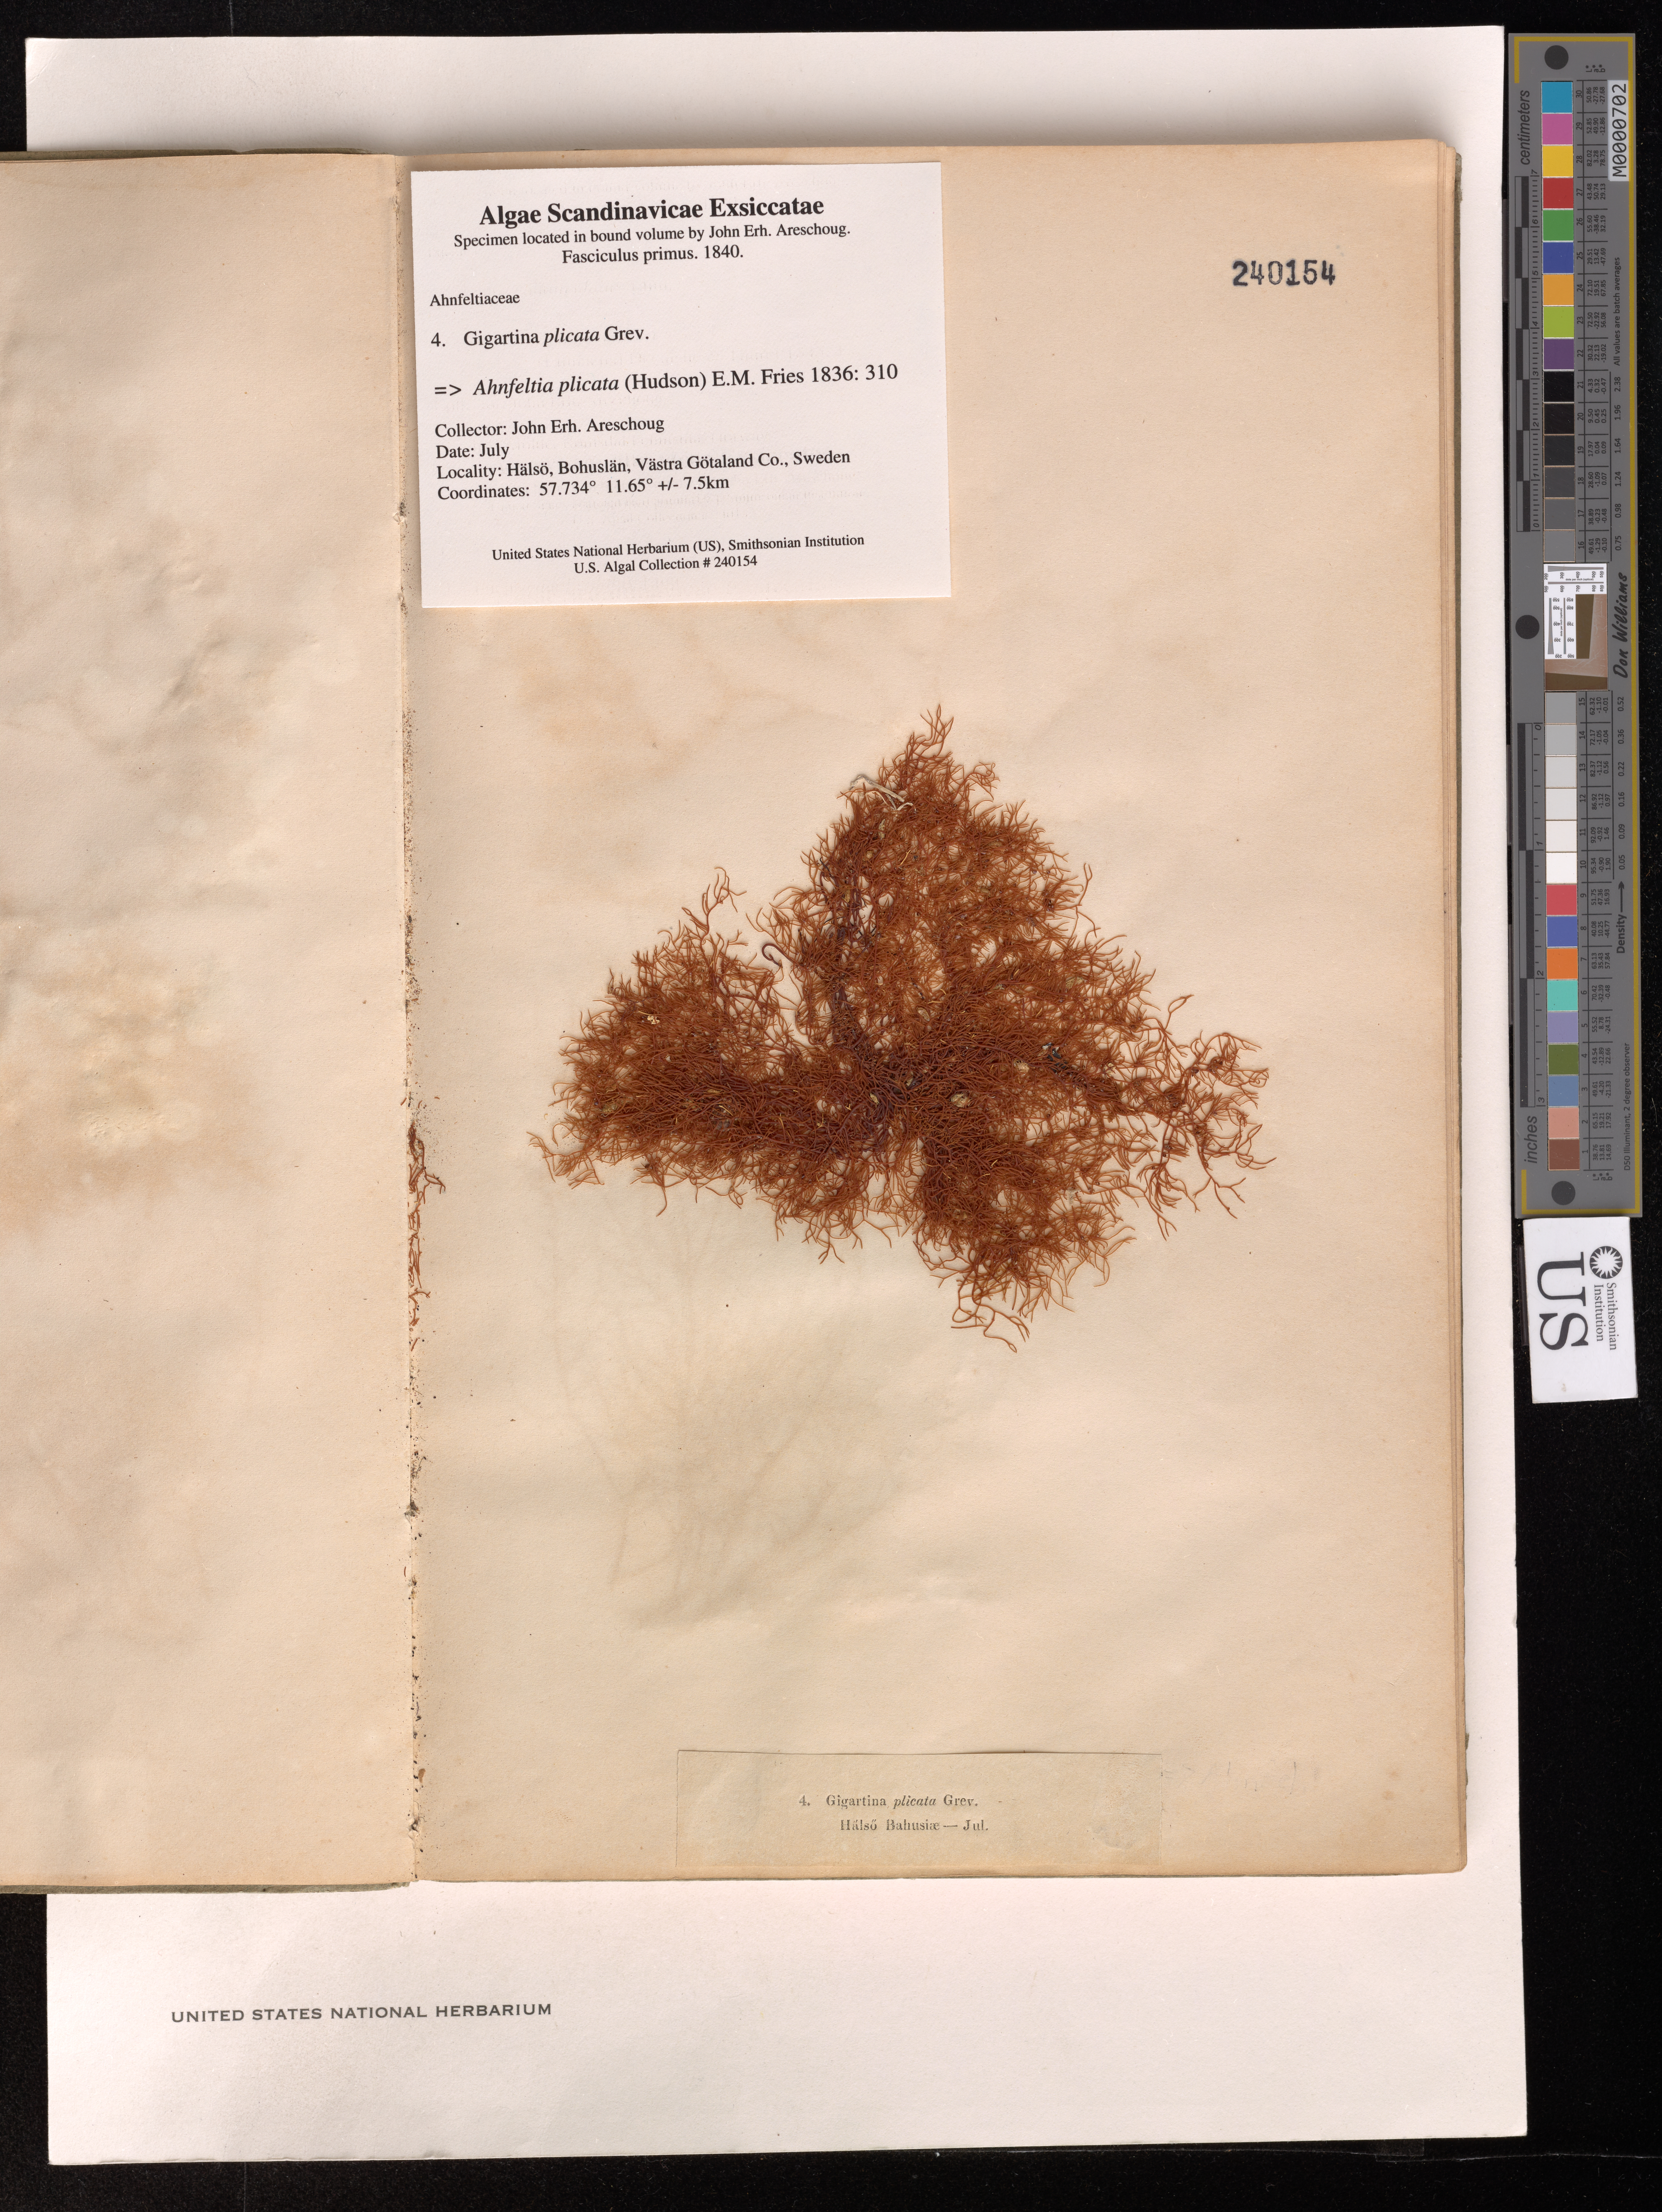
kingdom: Plantae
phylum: Rhodophyta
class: Florideophyceae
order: Gigartinales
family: Gigartinaceae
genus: Gigartina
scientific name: Gigartina plicata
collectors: J. E. Areschoug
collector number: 4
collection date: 1840-07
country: Sweden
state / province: Västra Götaland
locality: Hälsö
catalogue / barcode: US 240154